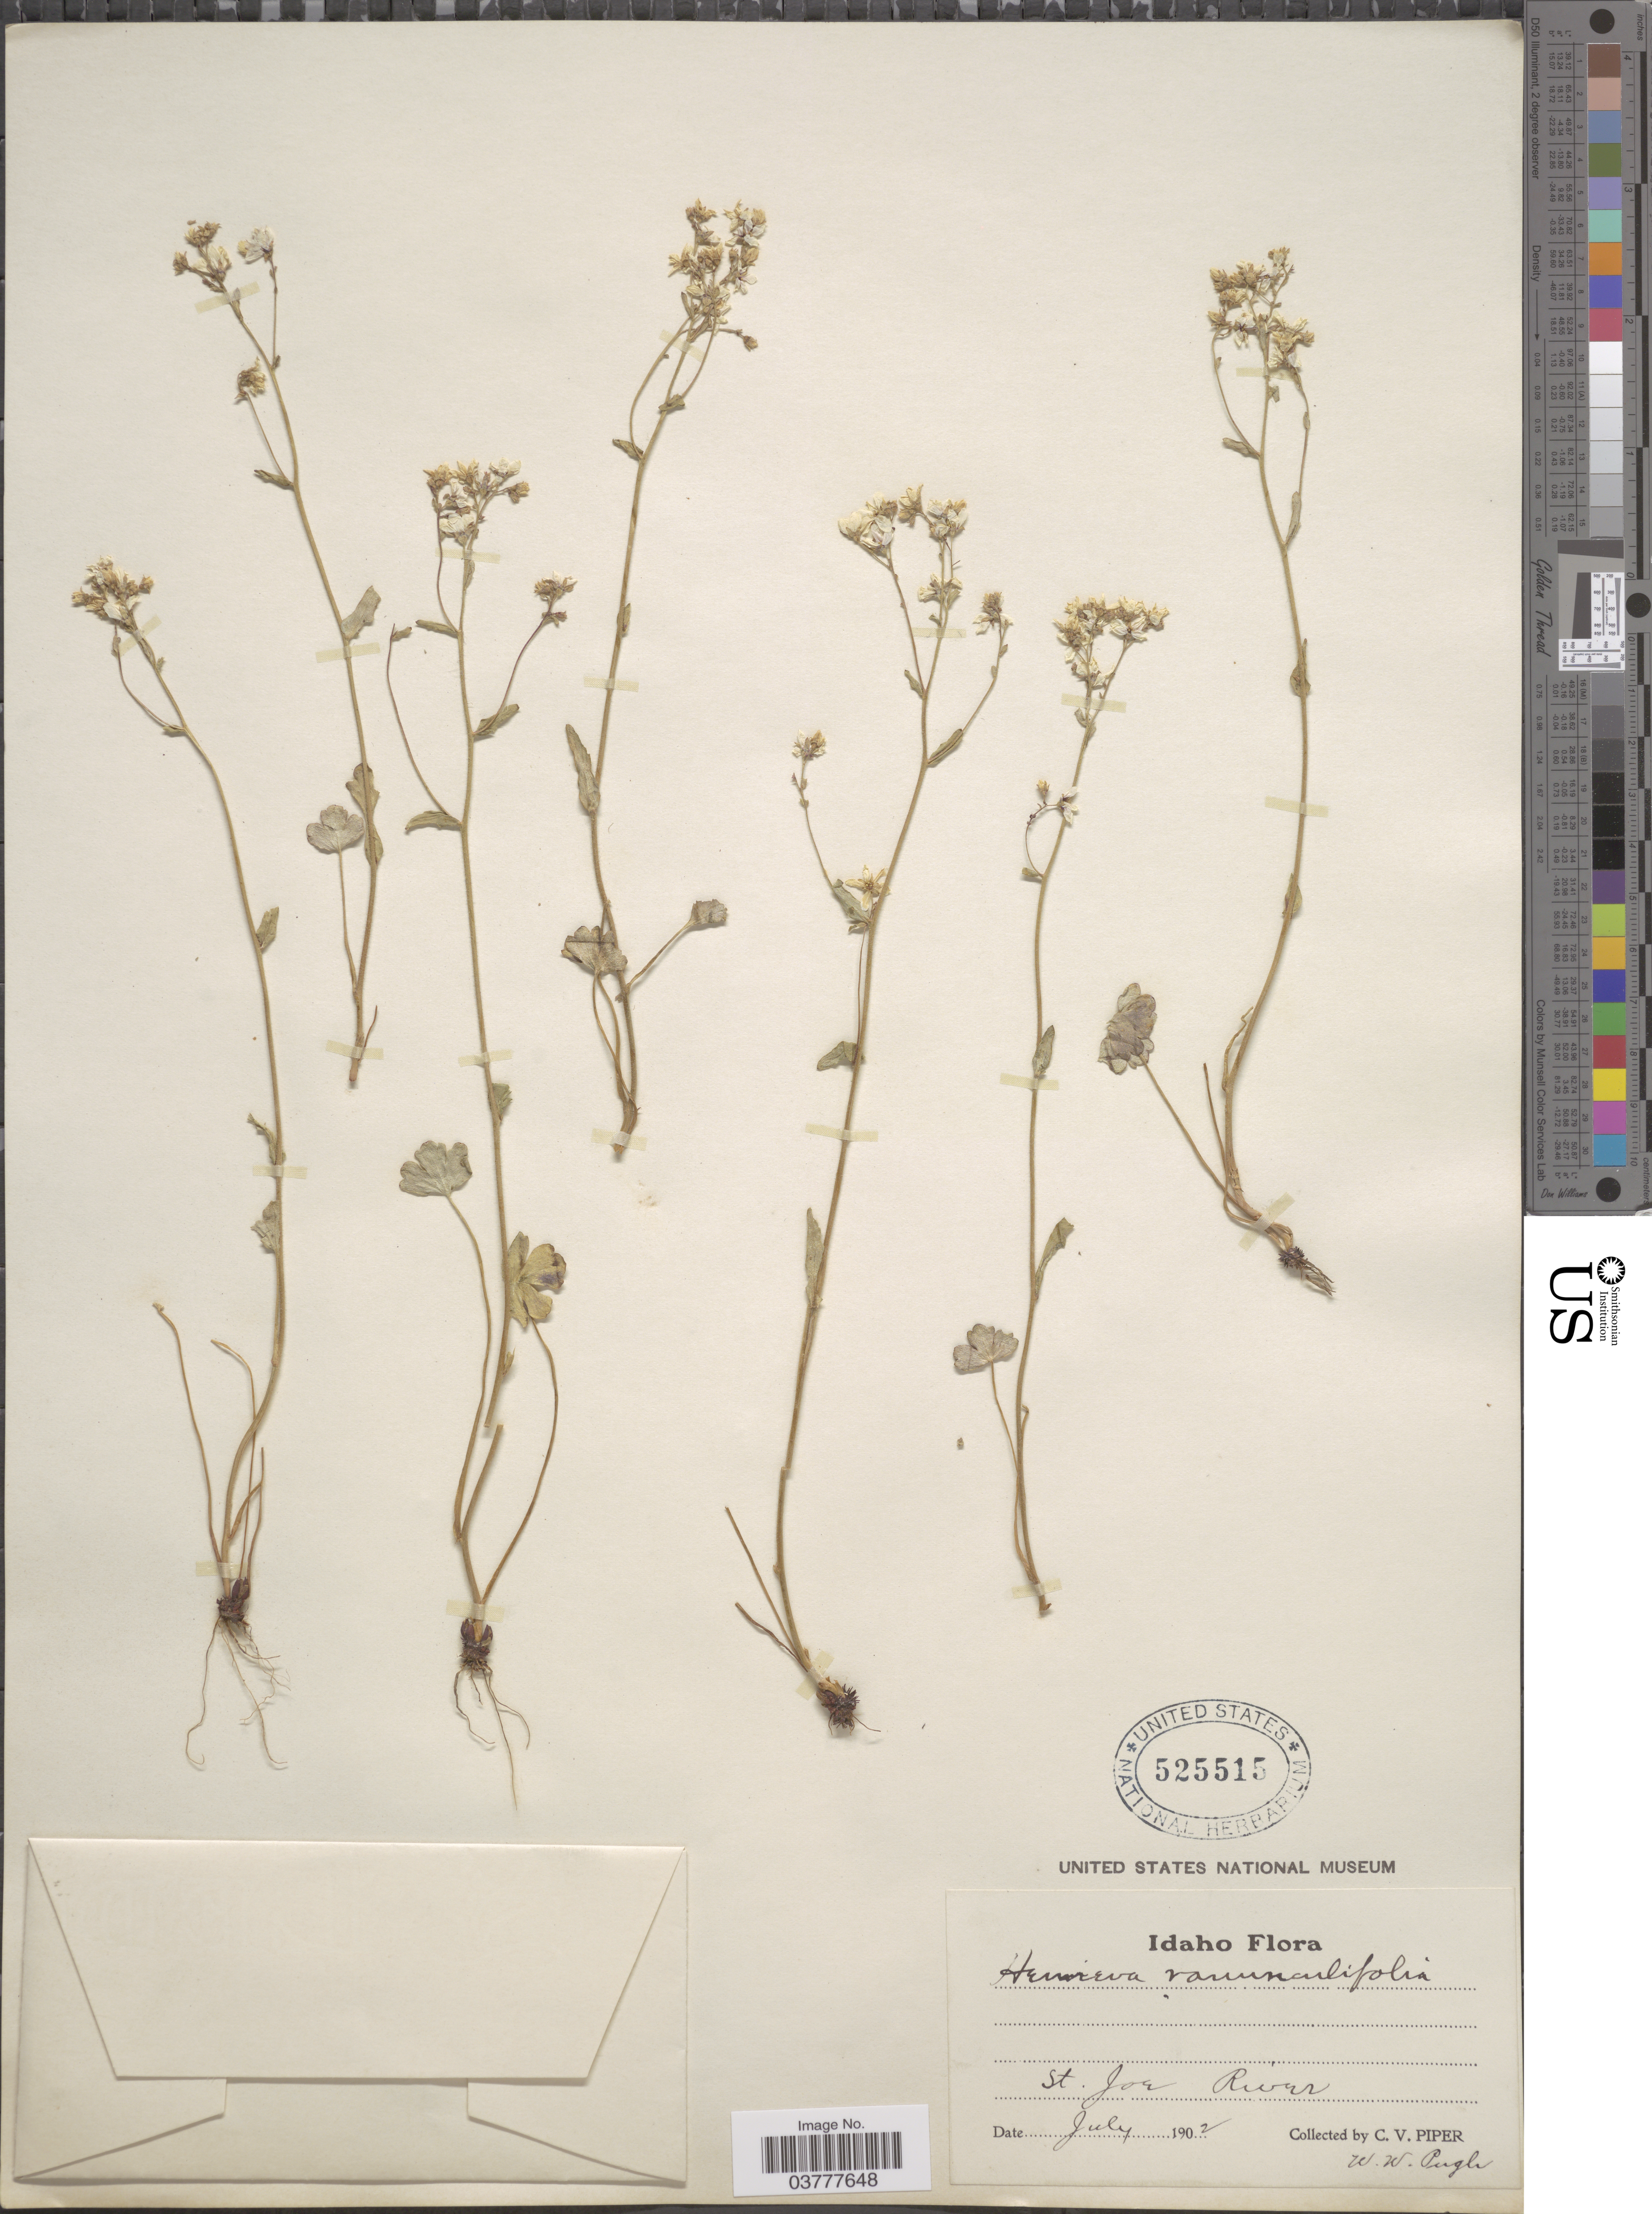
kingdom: Plantae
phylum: Tracheophyta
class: Magnoliopsida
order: Saxifragales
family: Saxifragaceae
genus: Hemieva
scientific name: Hemieva ranunculifolia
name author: (Hook.) Raf.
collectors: C. V. Piper & W. Pugh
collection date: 1902-07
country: United States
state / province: Idaho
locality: St. Joe River.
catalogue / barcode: US 525515